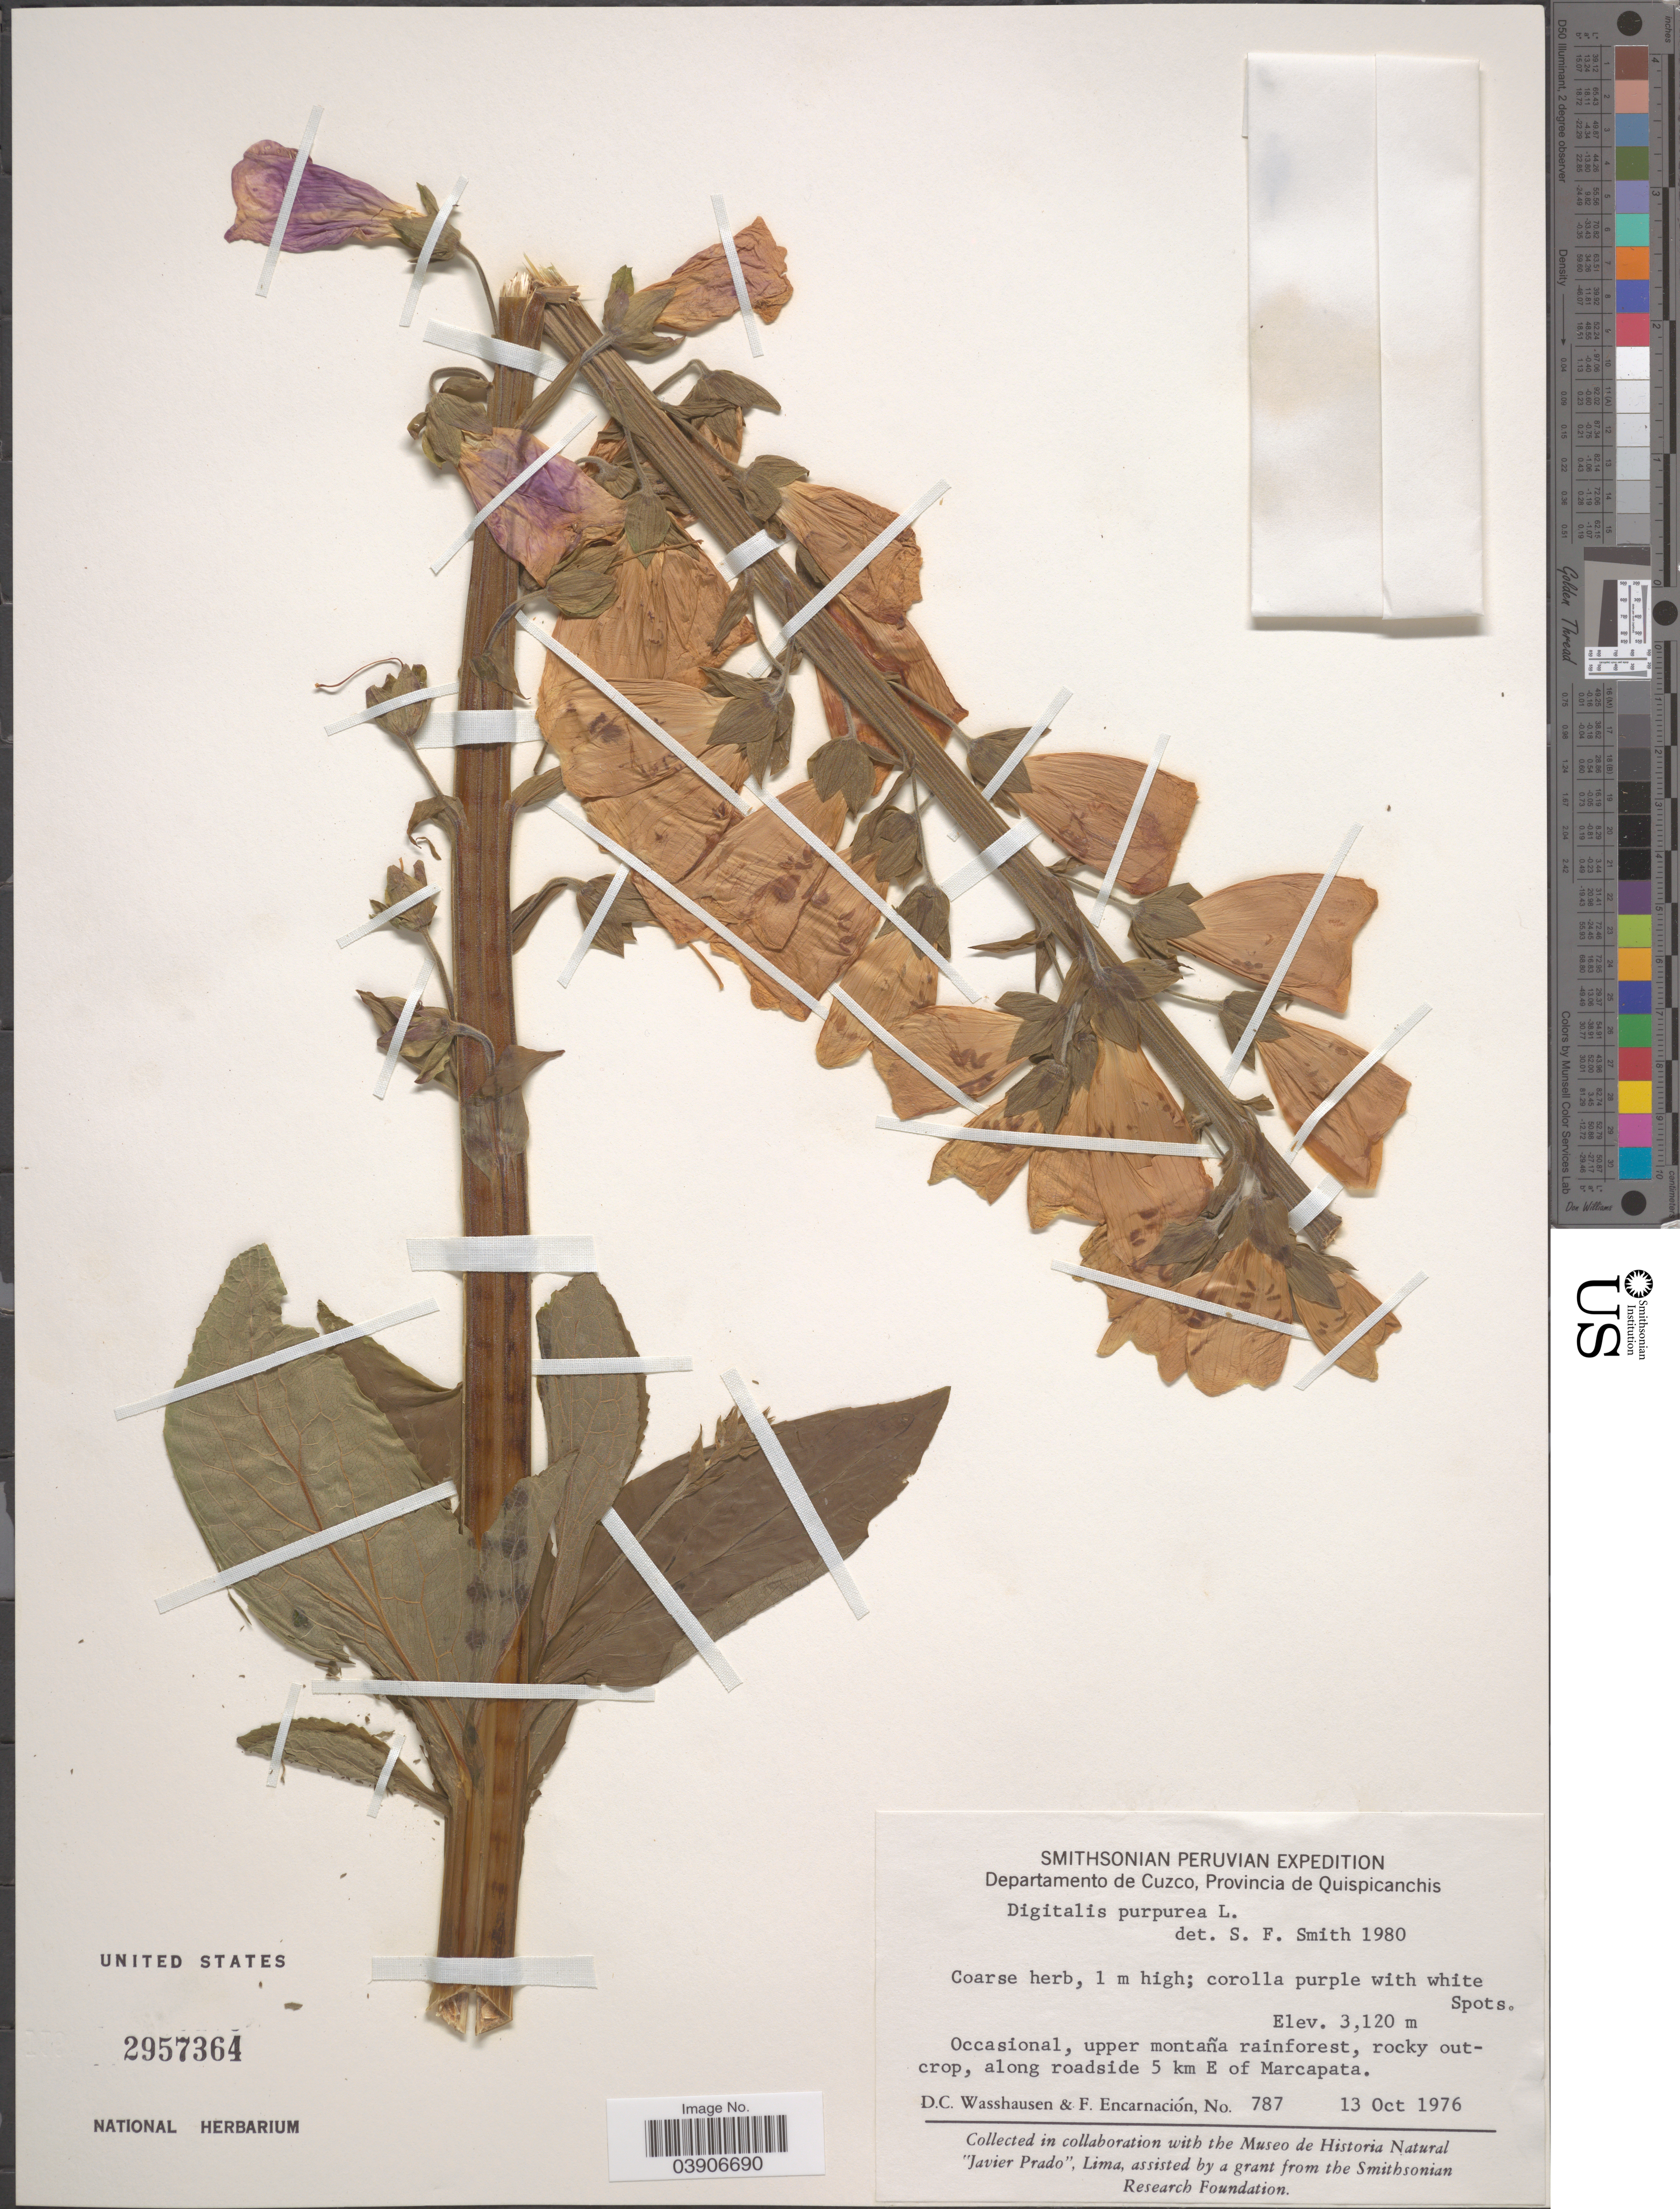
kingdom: Plantae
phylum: Tracheophyta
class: Magnoliopsida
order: Lamiales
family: Plantaginaceae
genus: Digitalis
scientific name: Digitalis purpurea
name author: L.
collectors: D. C. Wasshausen & F. Encarnación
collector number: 787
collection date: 1976-10-13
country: Peru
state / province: Cusco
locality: Departamento de Cuzco, Provincia de Quispicanchis. Upper montaña rainforest, rocky outcrop, along roadside 5 km E of Marcapata.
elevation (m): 3120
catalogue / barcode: US 2957364